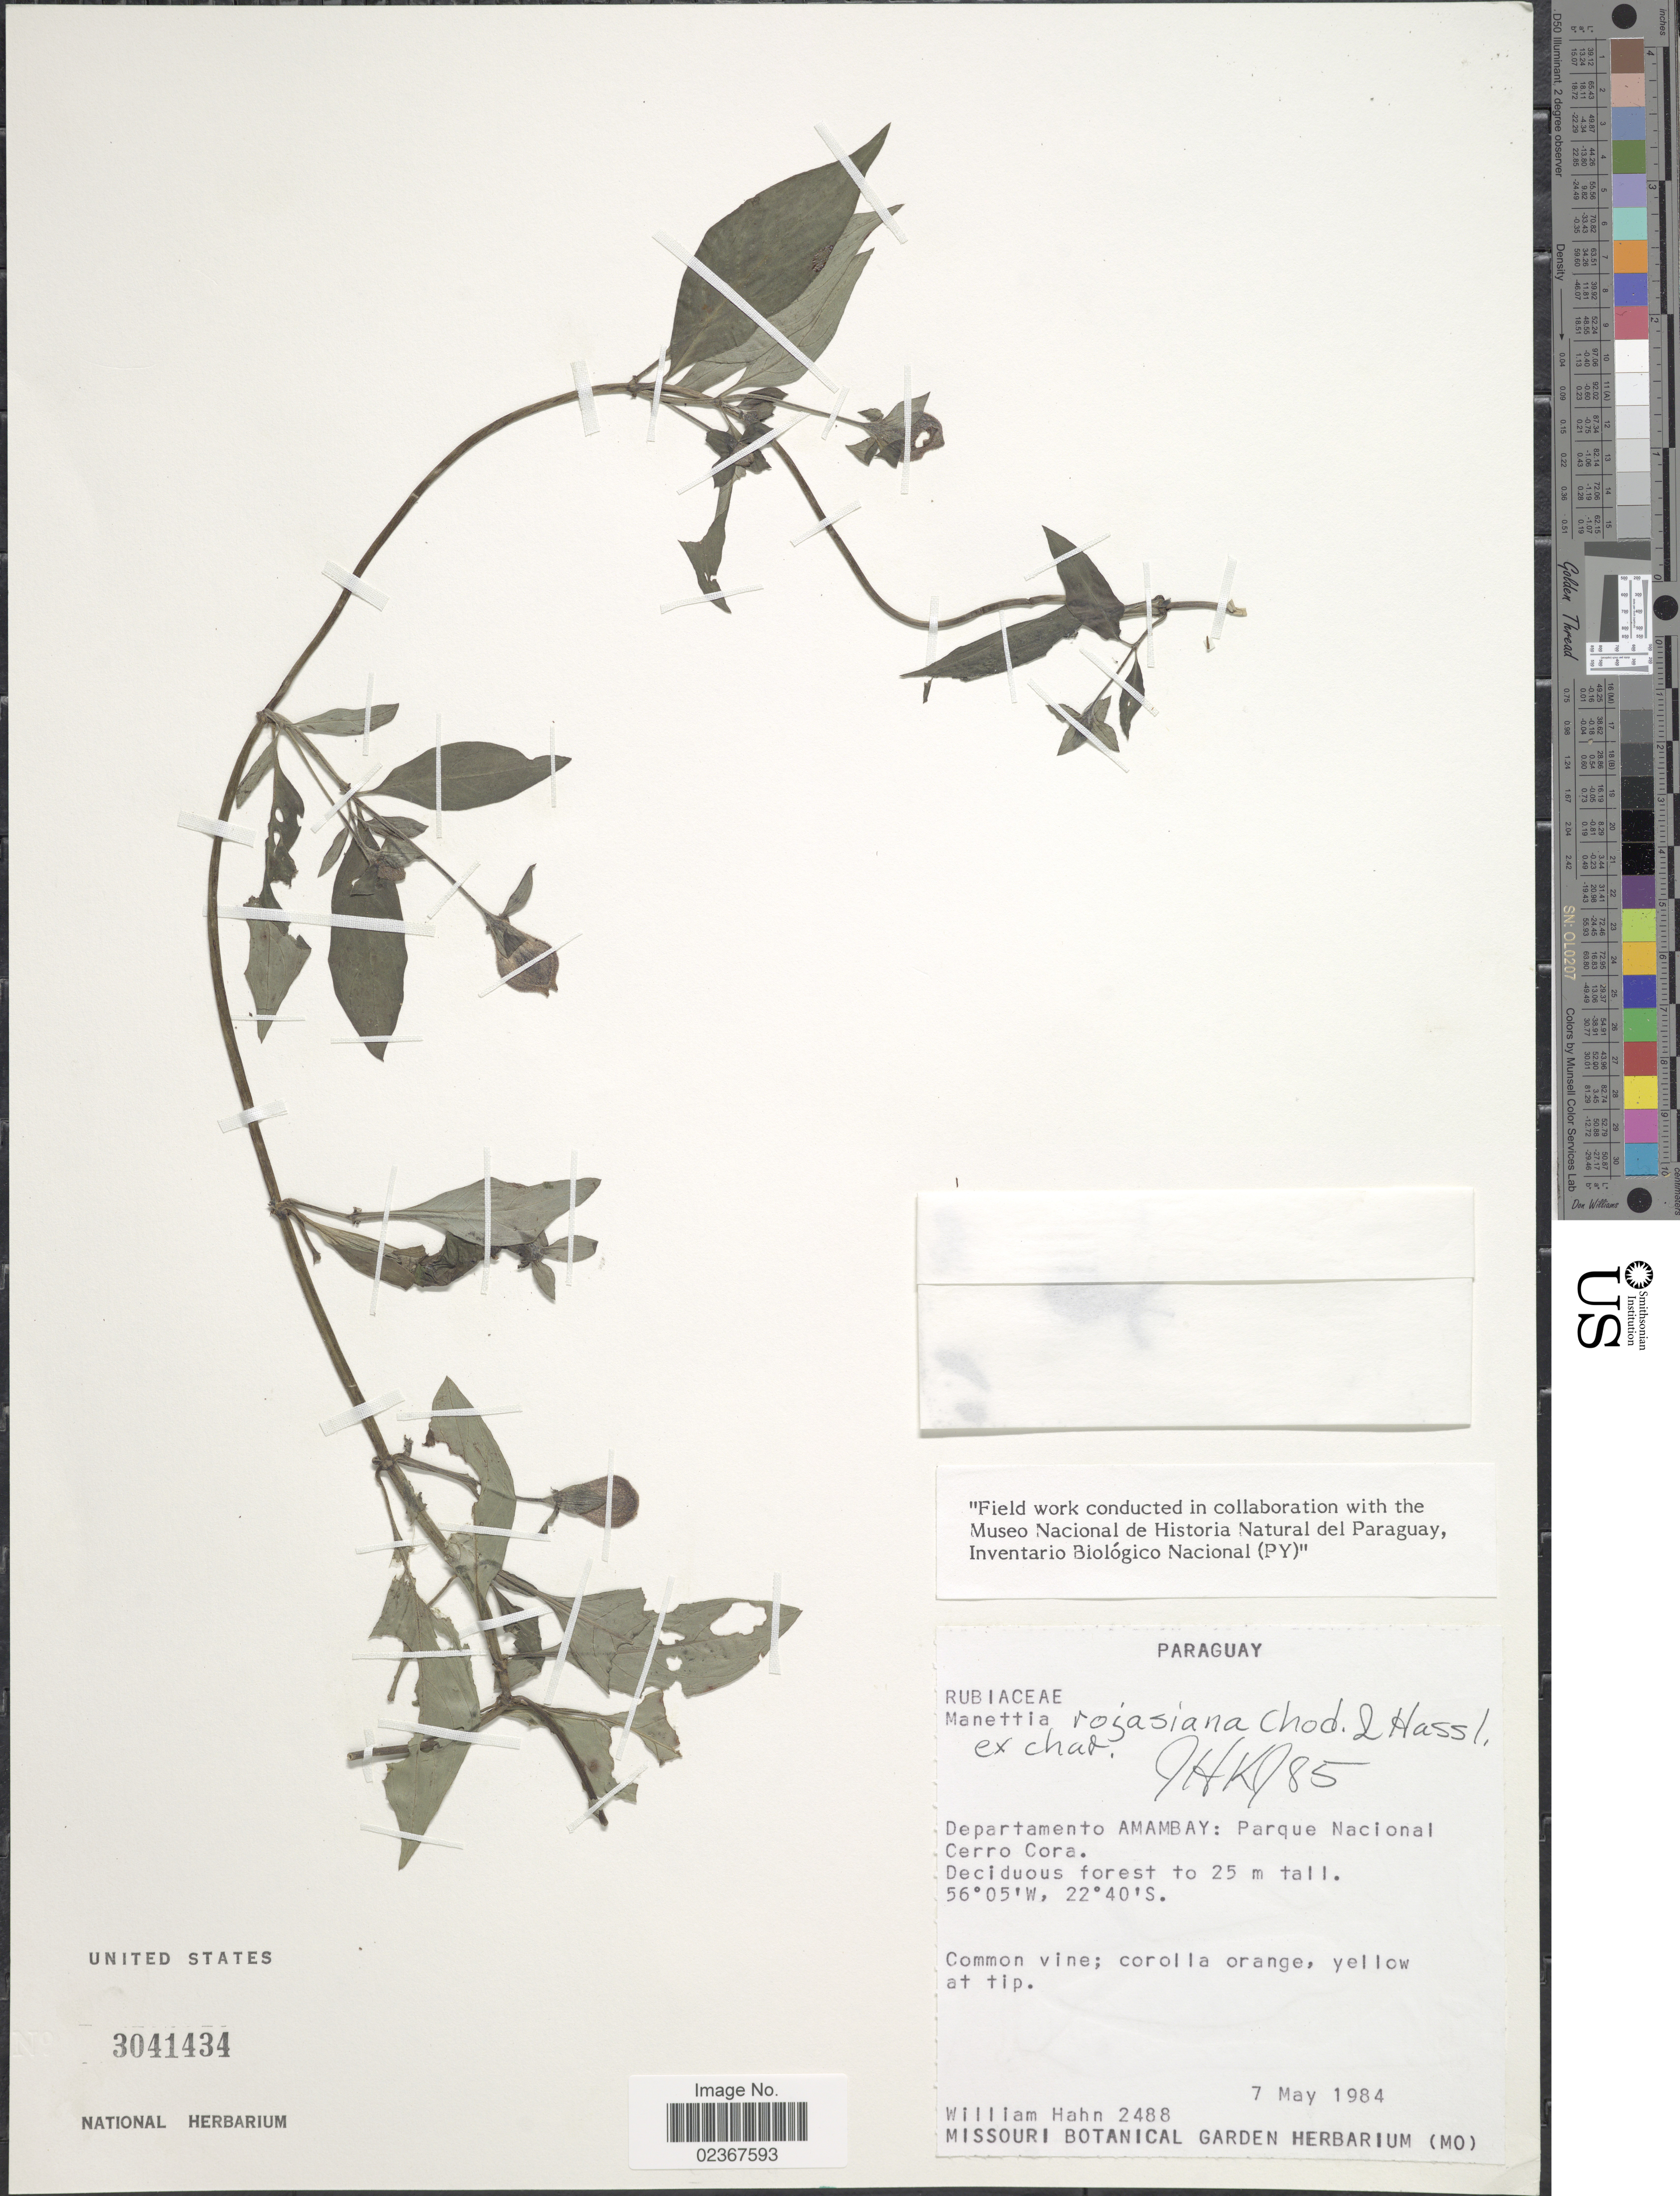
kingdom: Plantae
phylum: Tracheophyta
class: Magnoliopsida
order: Gentianales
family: Rubiaceae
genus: Manettia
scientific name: Manettia rojasiana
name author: Chodat & Hassl.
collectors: W. Hahn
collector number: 2488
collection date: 1984-05-07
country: Paraguay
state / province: Amambay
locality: Departamento Amambay: Parque Nacional, Cerro Cora, Deciduous forest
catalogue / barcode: US 3041434